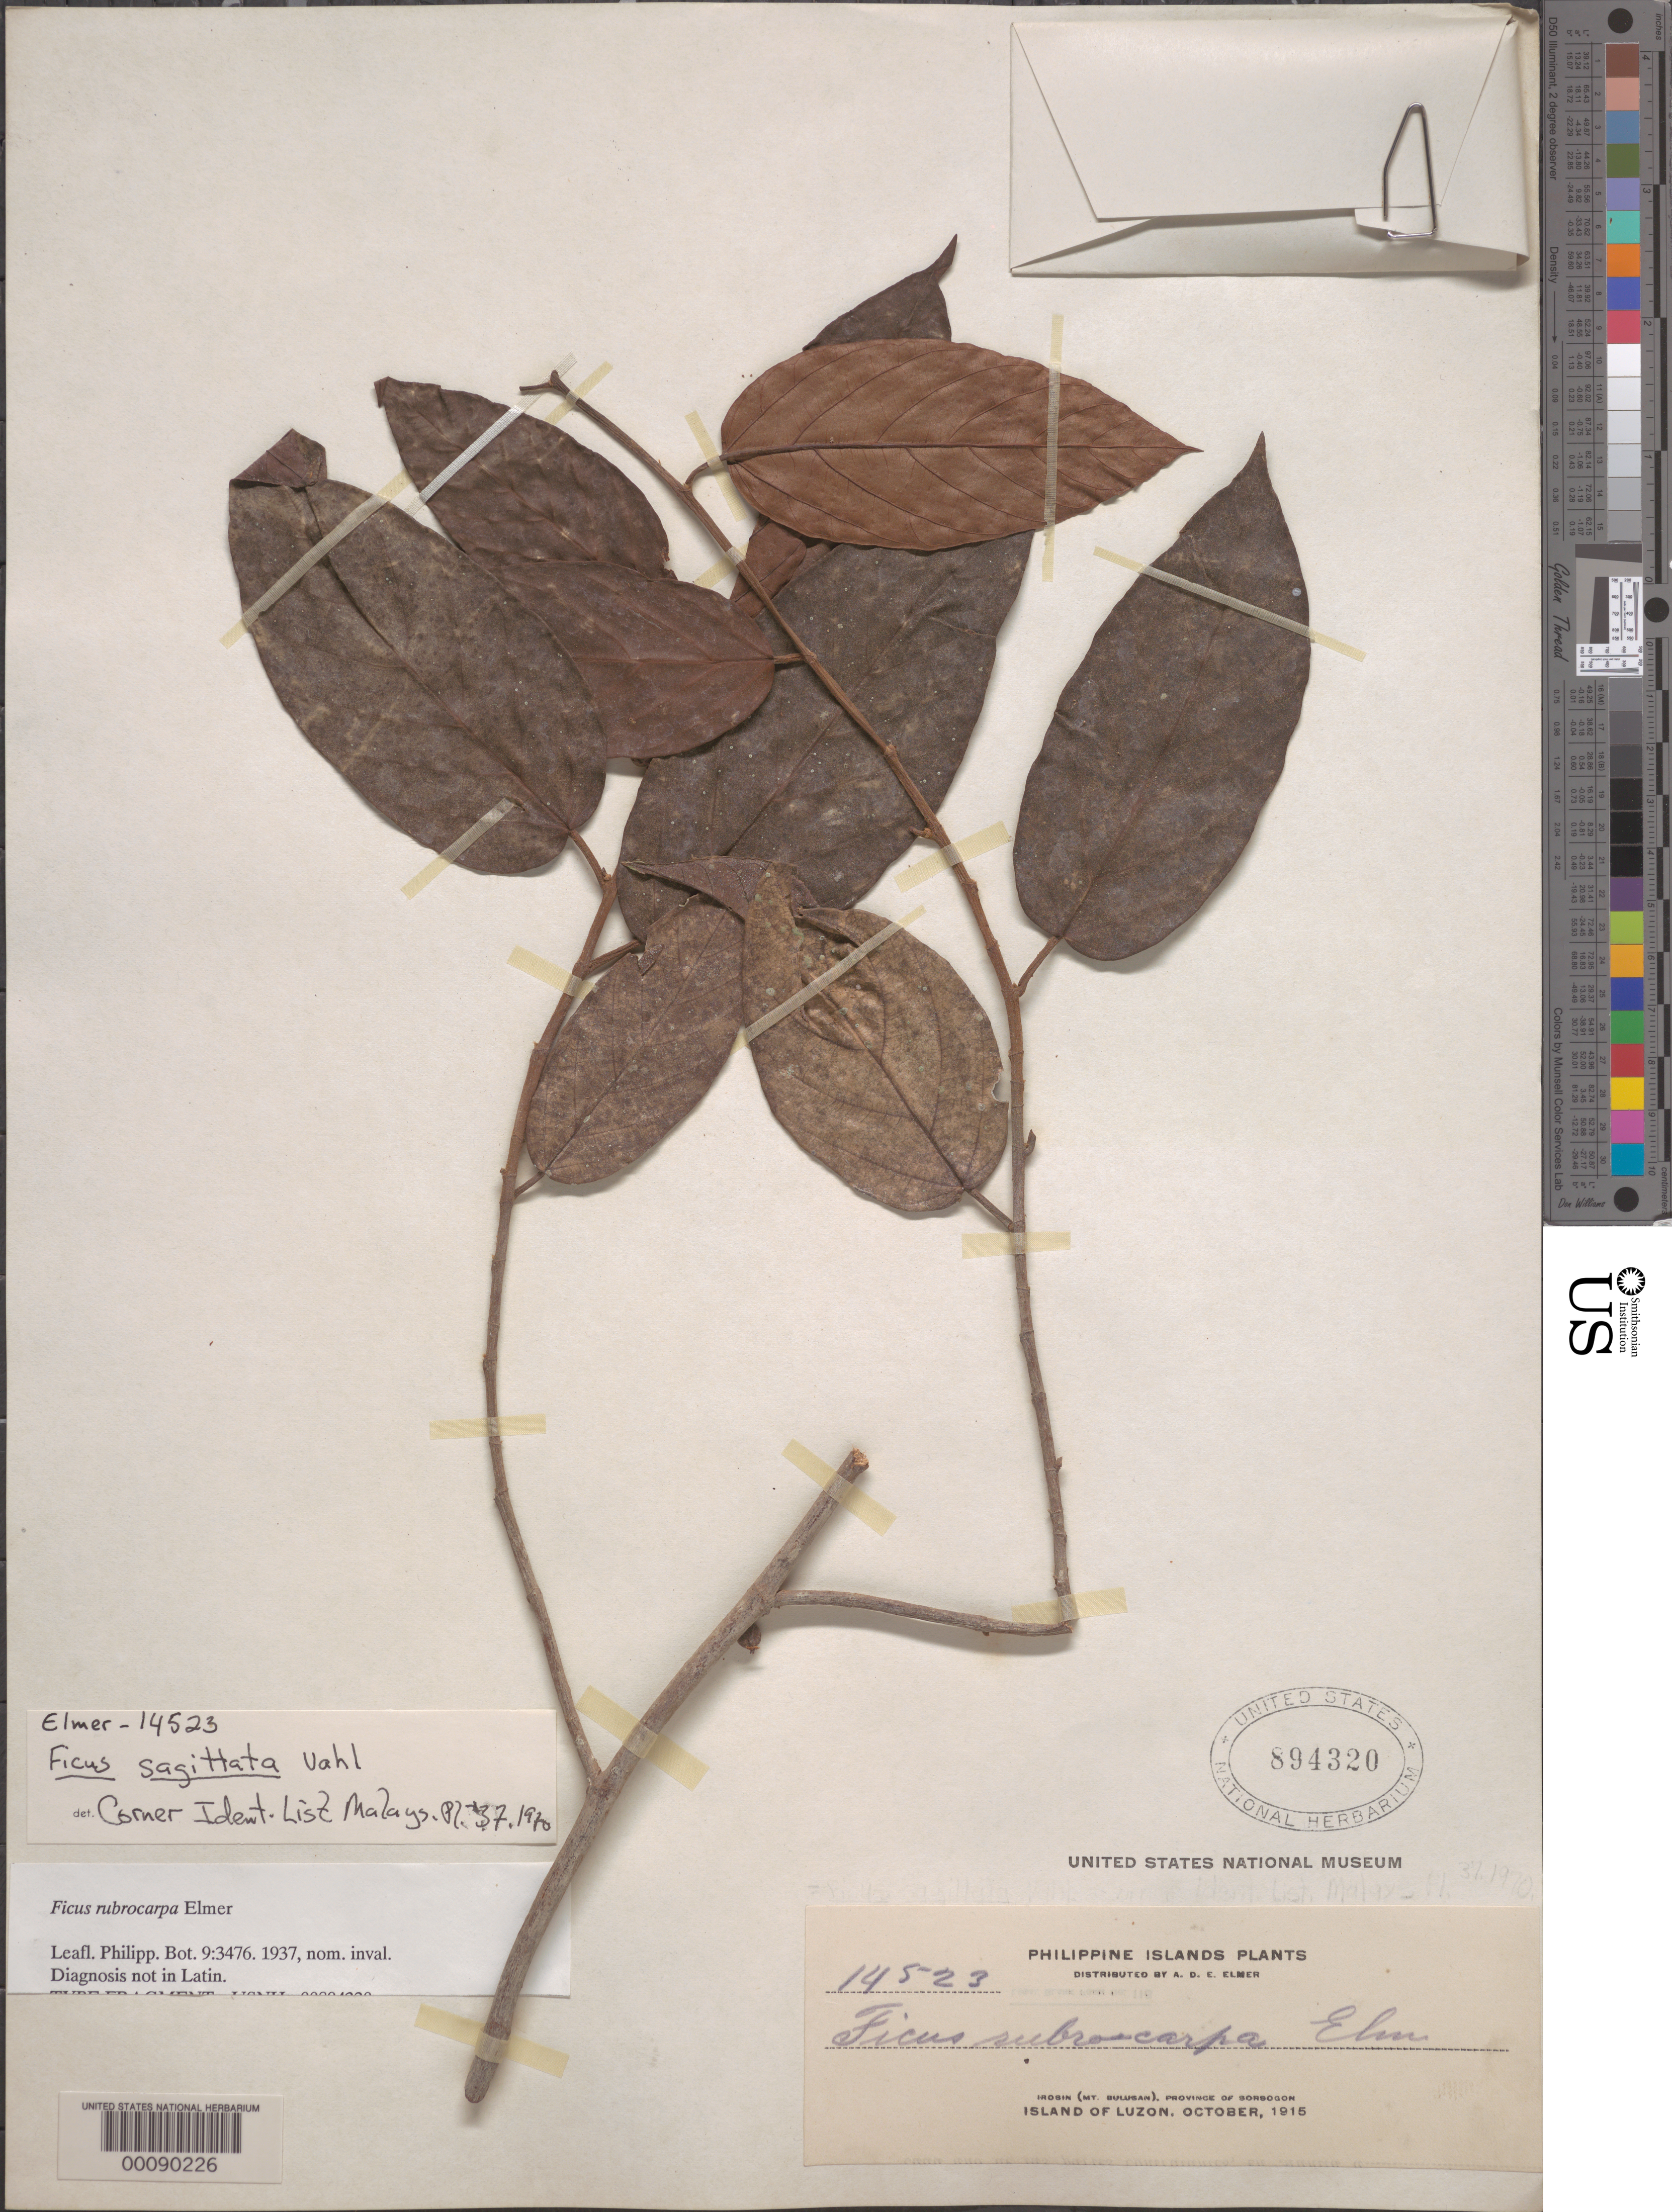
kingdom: Plantae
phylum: Tracheophyta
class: Magnoliopsida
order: Rosales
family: Moraceae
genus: Ficus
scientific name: Ficus rubrocarpa Elmer, nom. inval.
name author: Elmer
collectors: A. D. E. Elmer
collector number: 14523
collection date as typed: Oct 1915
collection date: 1915-10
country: Philippines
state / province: Bicol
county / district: Sorsogon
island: Luzon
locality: Irosin (Mt. Bulusan)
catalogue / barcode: US 894320